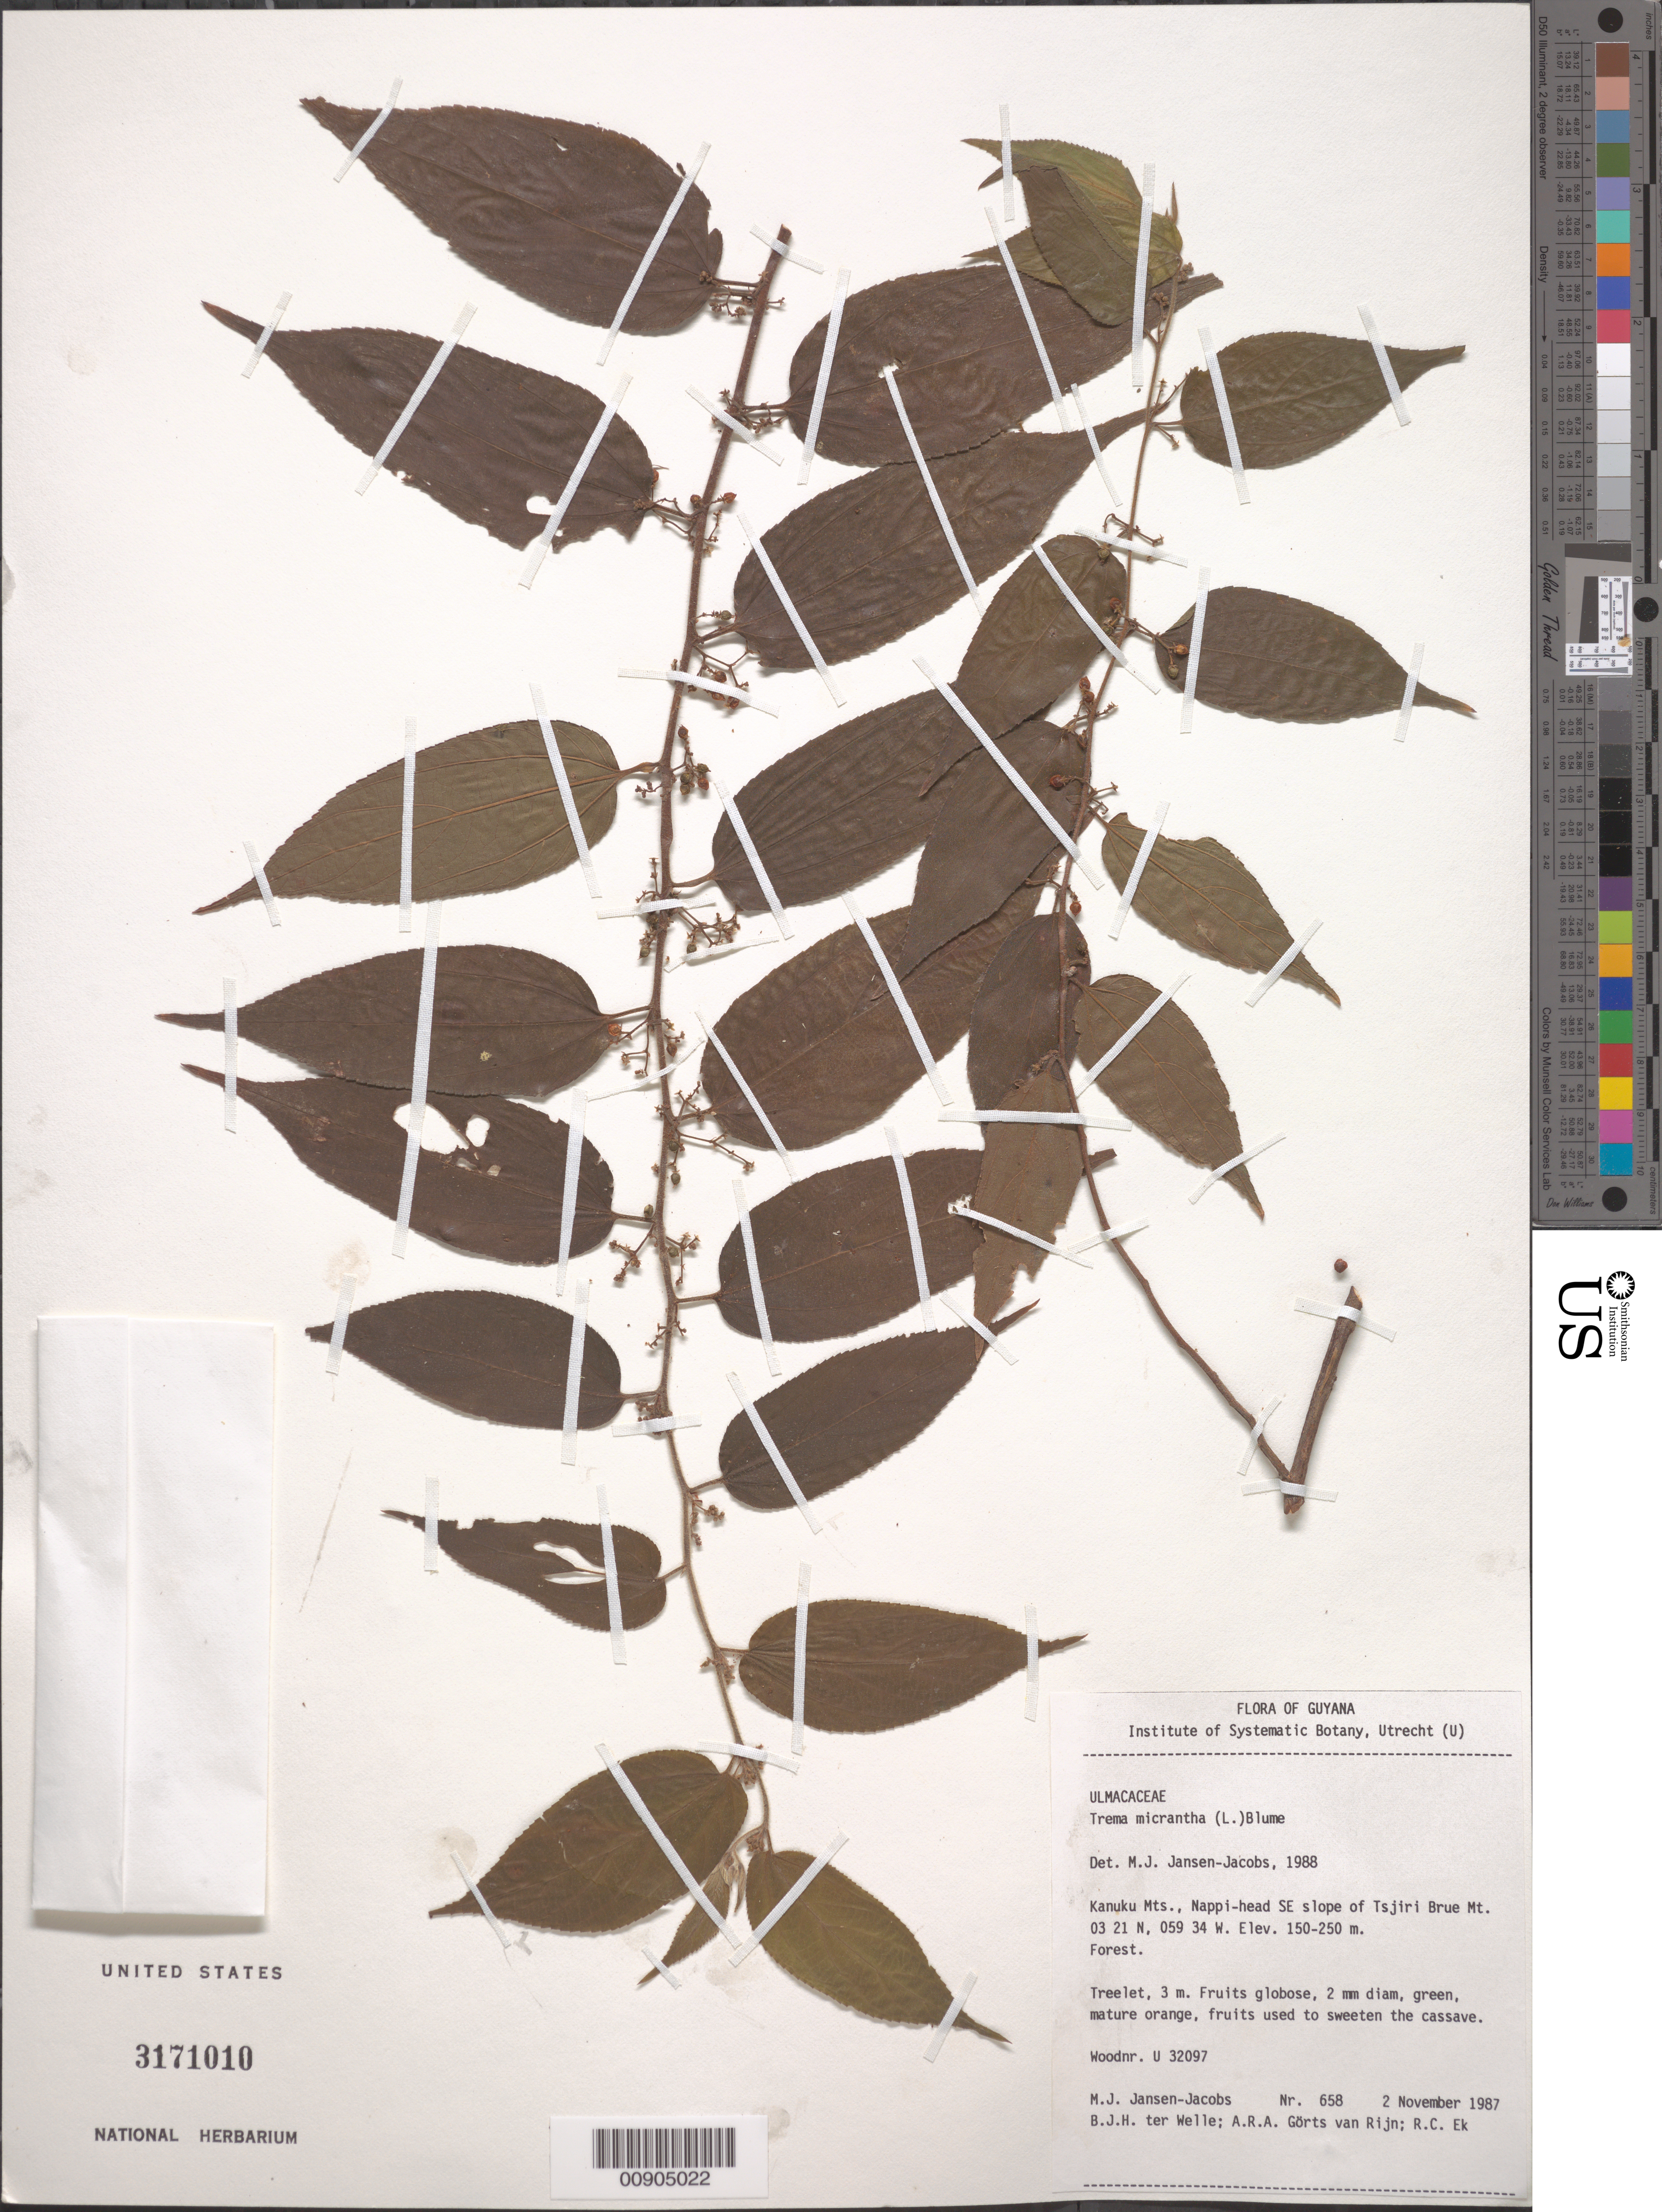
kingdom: Plantae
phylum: Tracheophyta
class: Magnoliopsida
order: Rosales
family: Cannabaceae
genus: Trema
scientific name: Trema micranthum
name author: (L.) Blume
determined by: Jansen-Jacobs, M. J., (U), Nationaal Herbarium Nederland, Utrecht University branch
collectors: M. J. Jansen-Jacobs, B. Welle, A. .R. A. Görts-van Rijn & R. C. Ek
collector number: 658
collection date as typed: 2-Nov-87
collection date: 1987-11-02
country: Guyana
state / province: U. Takutu-U. Essequibo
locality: Kanuku Mts., Nappi-head, SE slope of Tsjiri Brue Mt., camp 1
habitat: Forest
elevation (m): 150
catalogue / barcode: US 3171010